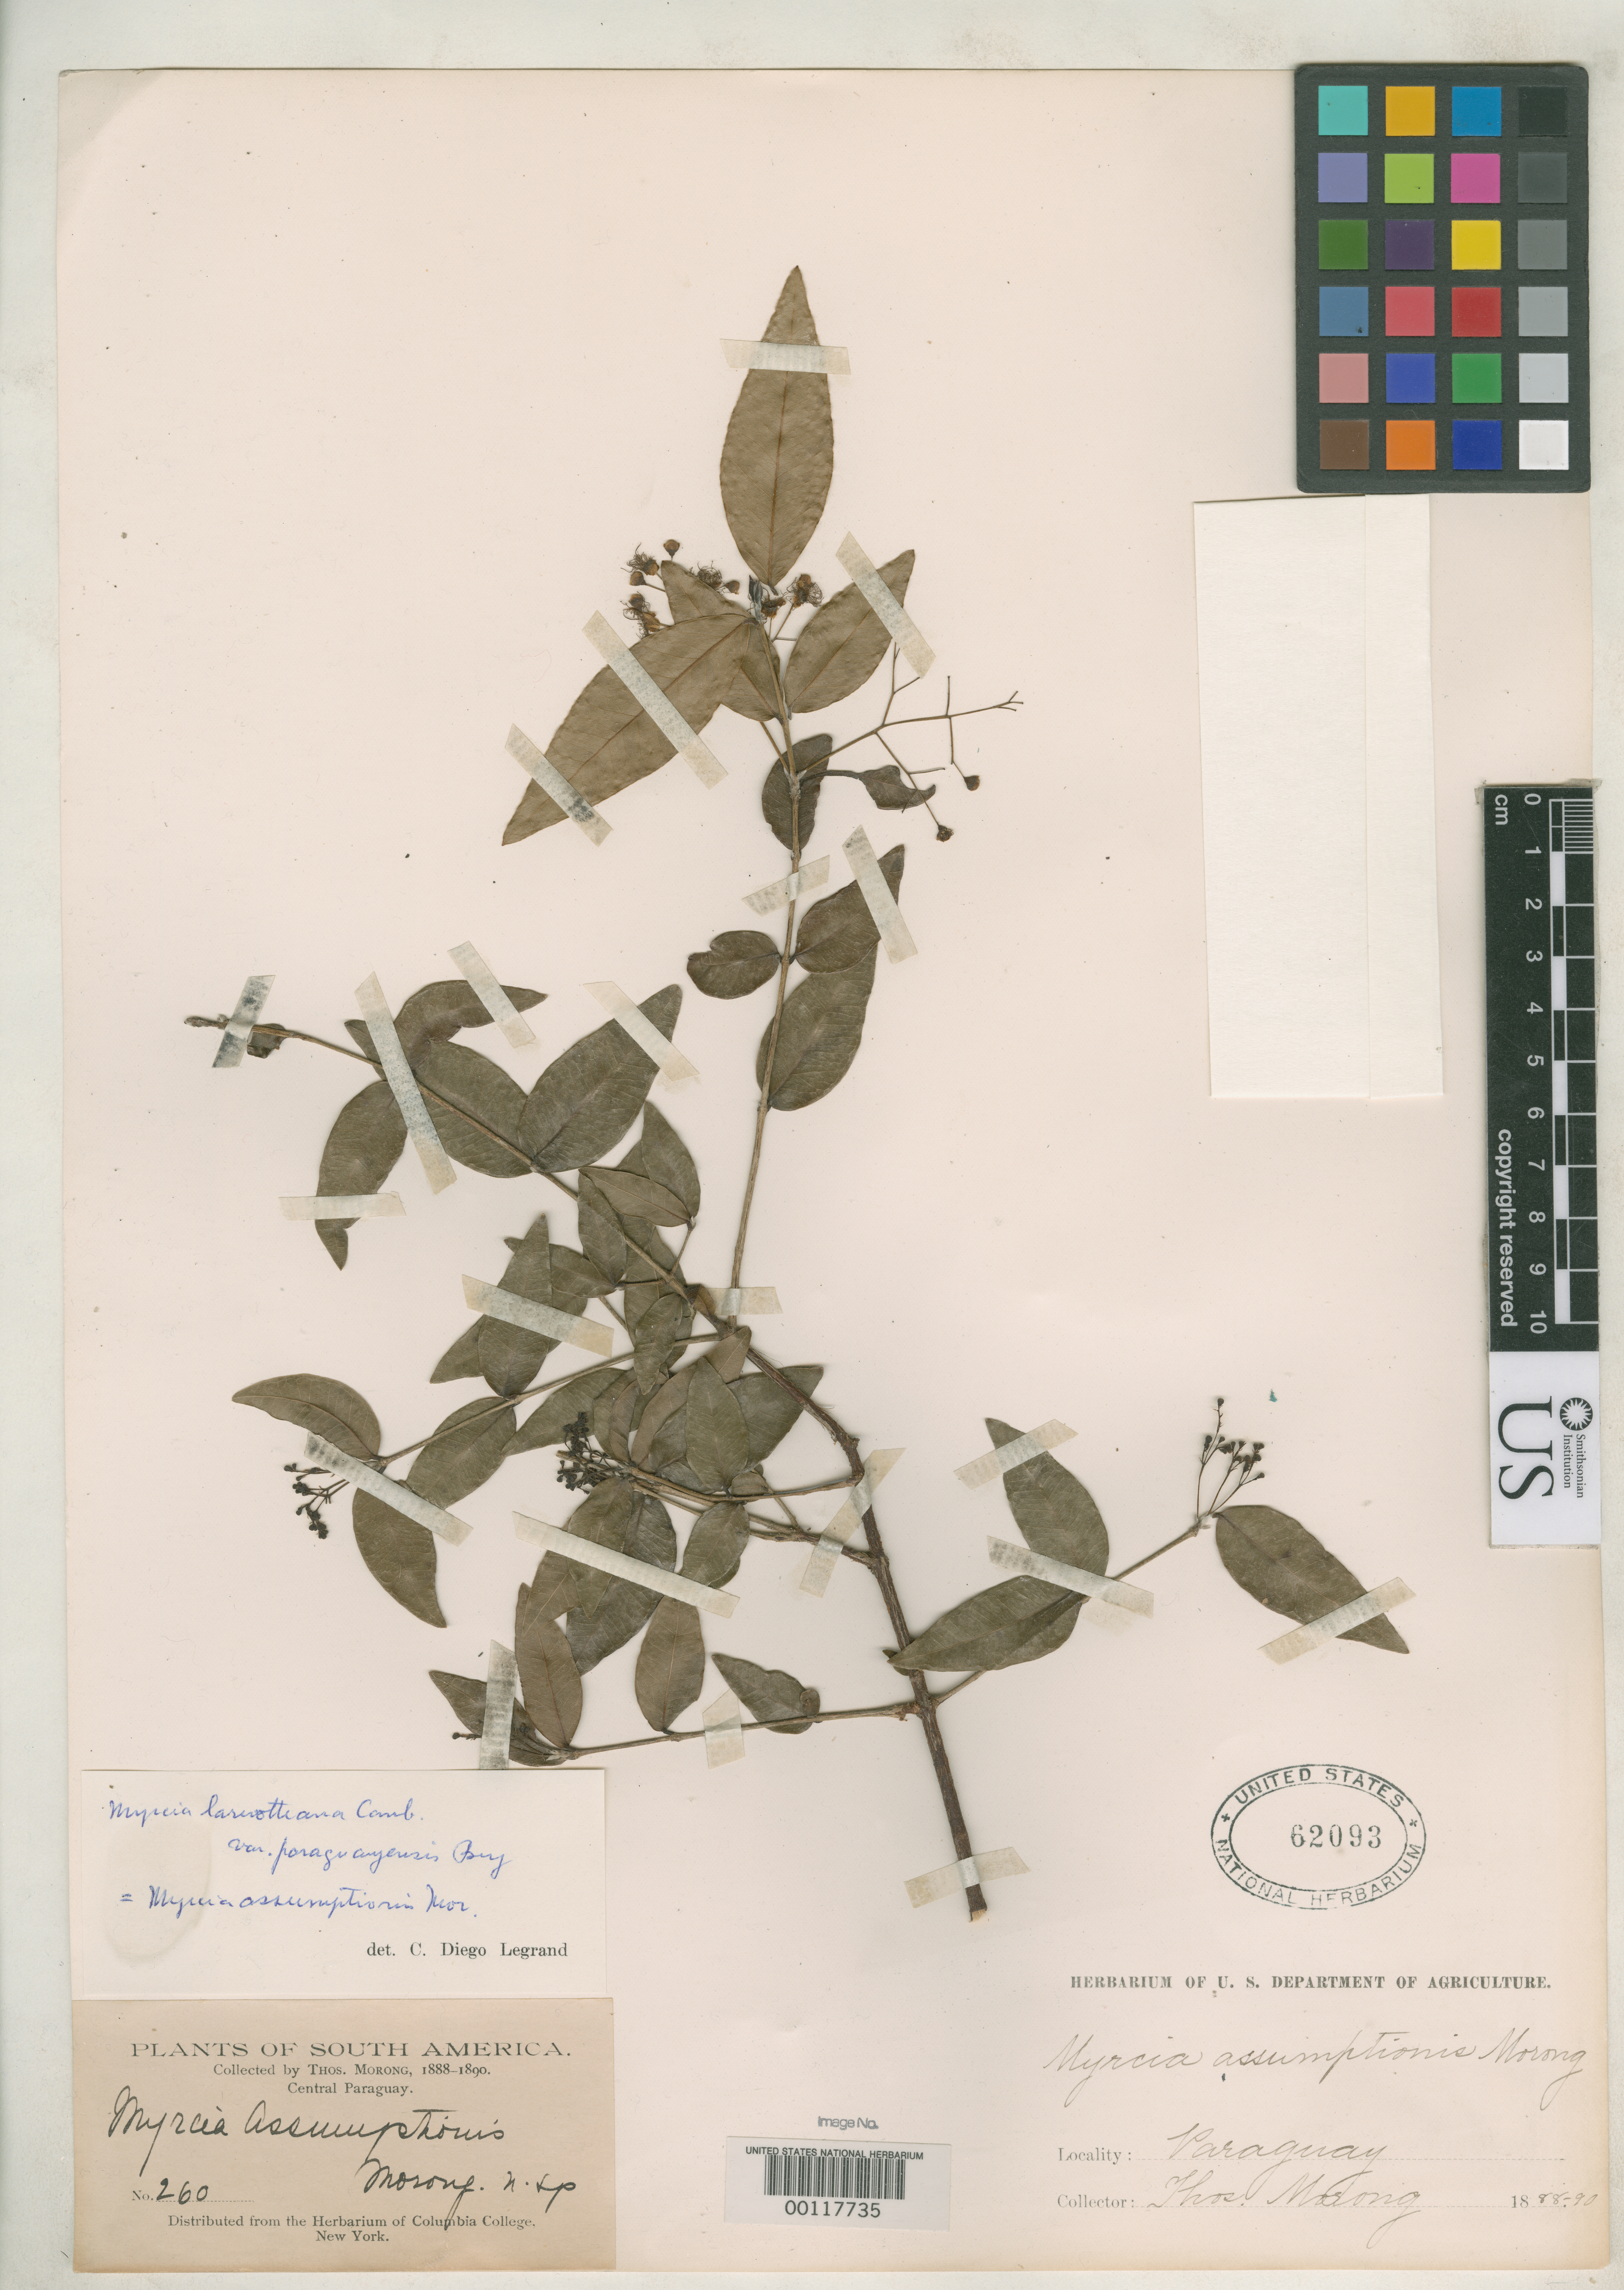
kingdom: Plantae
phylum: Tracheophyta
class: Magnoliopsida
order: Myrtales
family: Myrtaceae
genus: Myrcia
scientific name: Myrcia assumptionis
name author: Morong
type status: Isotype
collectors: T. Morong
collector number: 260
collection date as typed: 1888 to -- --- 1890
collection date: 1888/1890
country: Paraguay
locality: Central Paraguay.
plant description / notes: Currently accepted name as cited by A.D. Rotman, Bol. Soc. Argent. Bot. 30: 86 (1994).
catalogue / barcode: US 62093